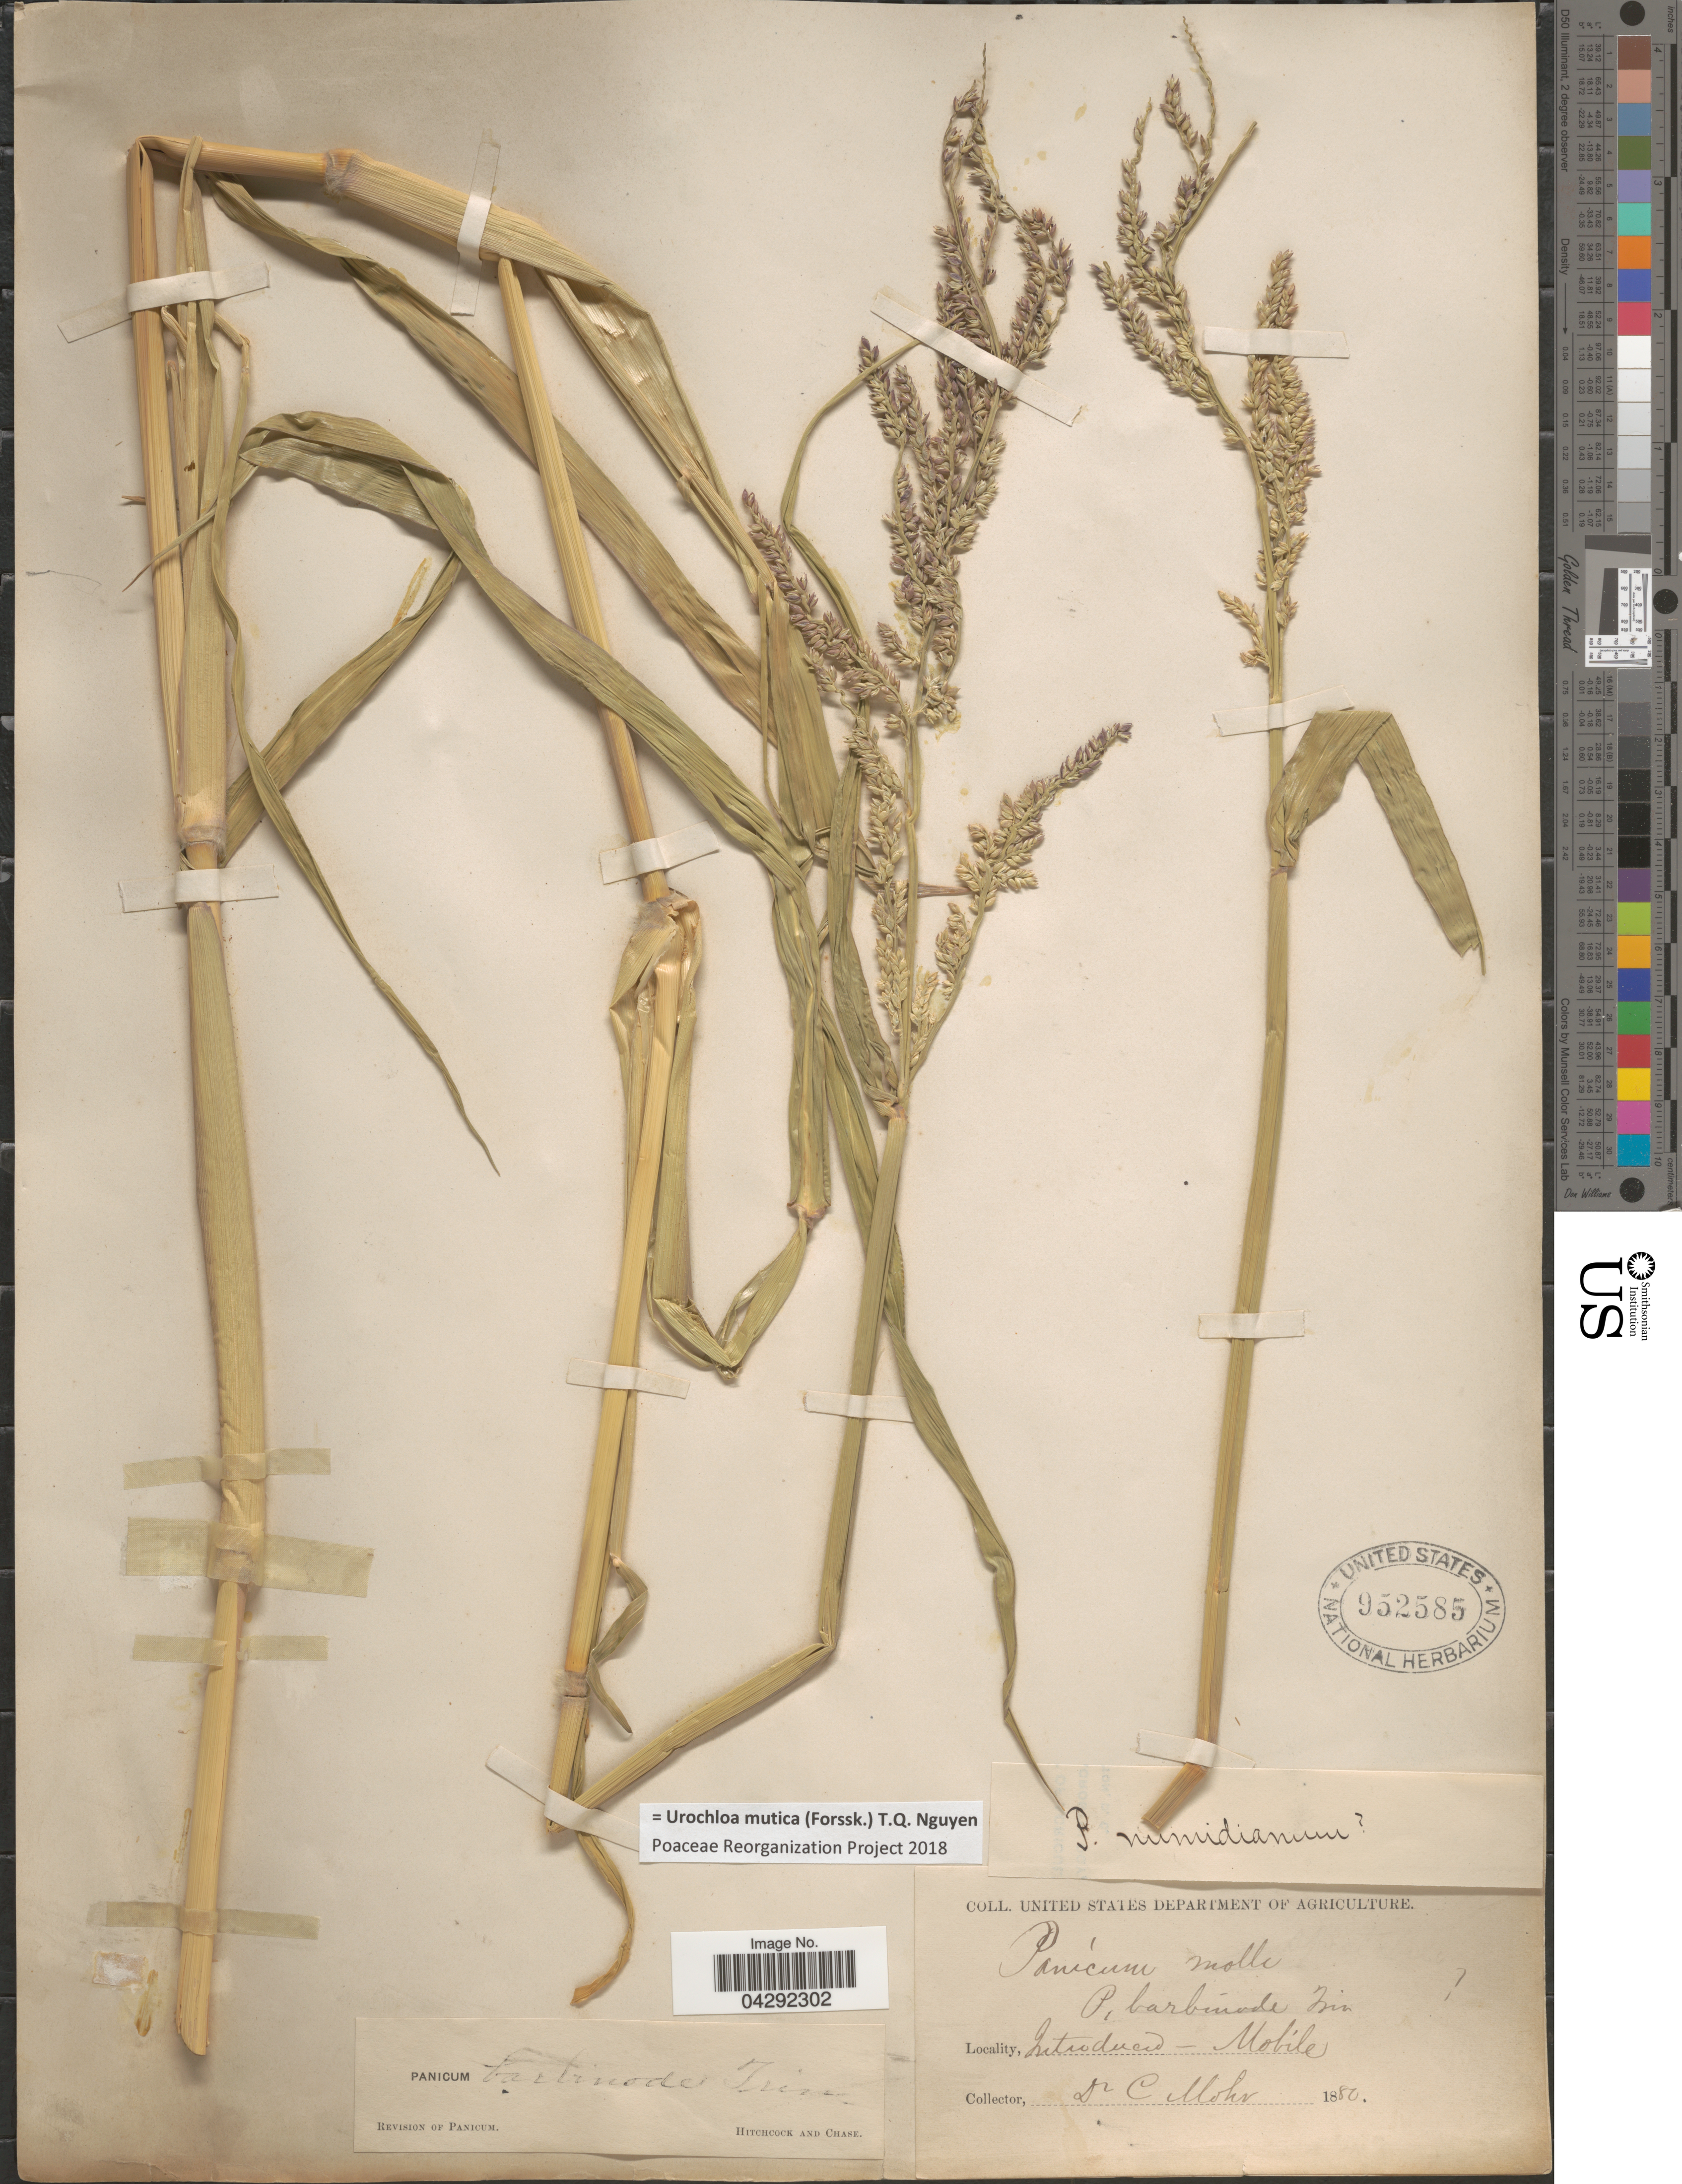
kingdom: Plantae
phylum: Tracheophyta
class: Liliopsida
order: Poales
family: Poaceae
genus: Urochloa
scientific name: Urochloa mutica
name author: (Forssk.) T.Q. Nguyen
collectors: C. T. Mohr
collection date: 1880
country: United States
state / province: Alabama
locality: Mobile.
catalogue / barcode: US 952585